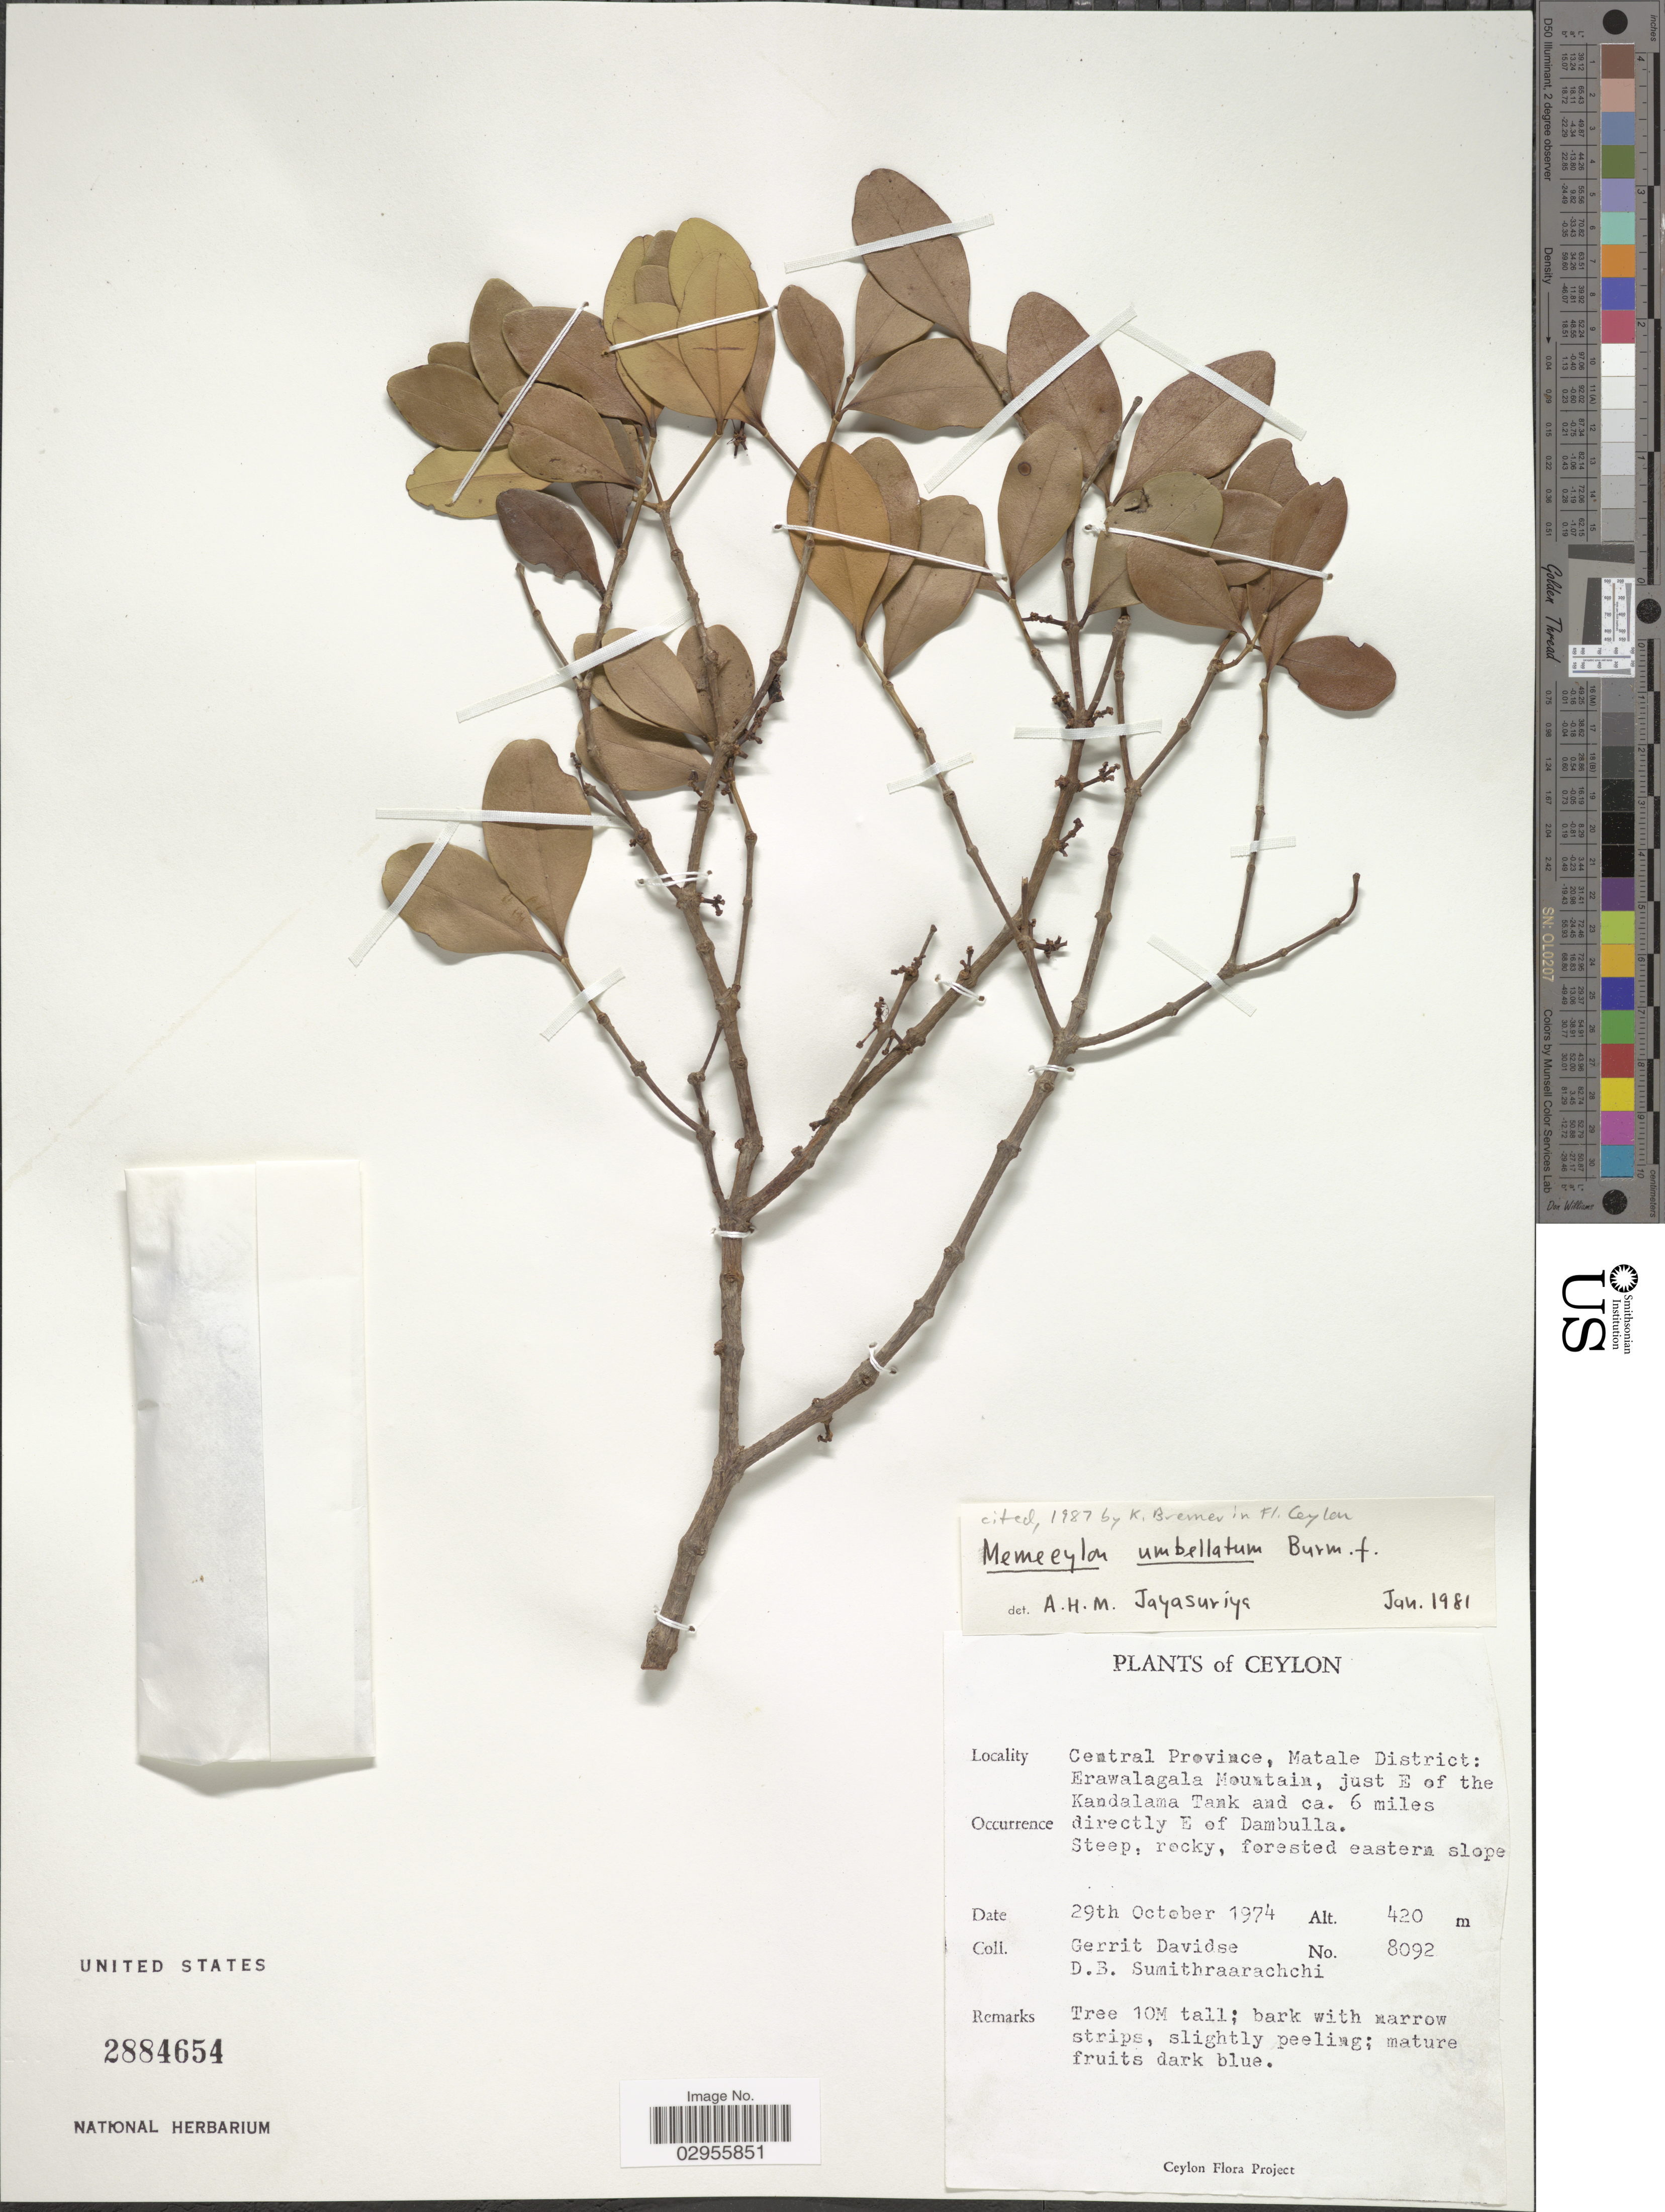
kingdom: Plantae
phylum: Tracheophyta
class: Magnoliopsida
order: Myrtales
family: Melastomataceae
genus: Memecylon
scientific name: Memecylon umbellatum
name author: Burm. f.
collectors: G. Davidse & D. B. Sumithraarachchi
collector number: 8092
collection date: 1974-10-29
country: Sri Lanka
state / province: Central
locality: Ceylon. Matale District: Erawalagala Mountain, just E of the Kandalama Tank and ca. 6 miles directly E of Dambulla.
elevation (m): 420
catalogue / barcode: US 2884654